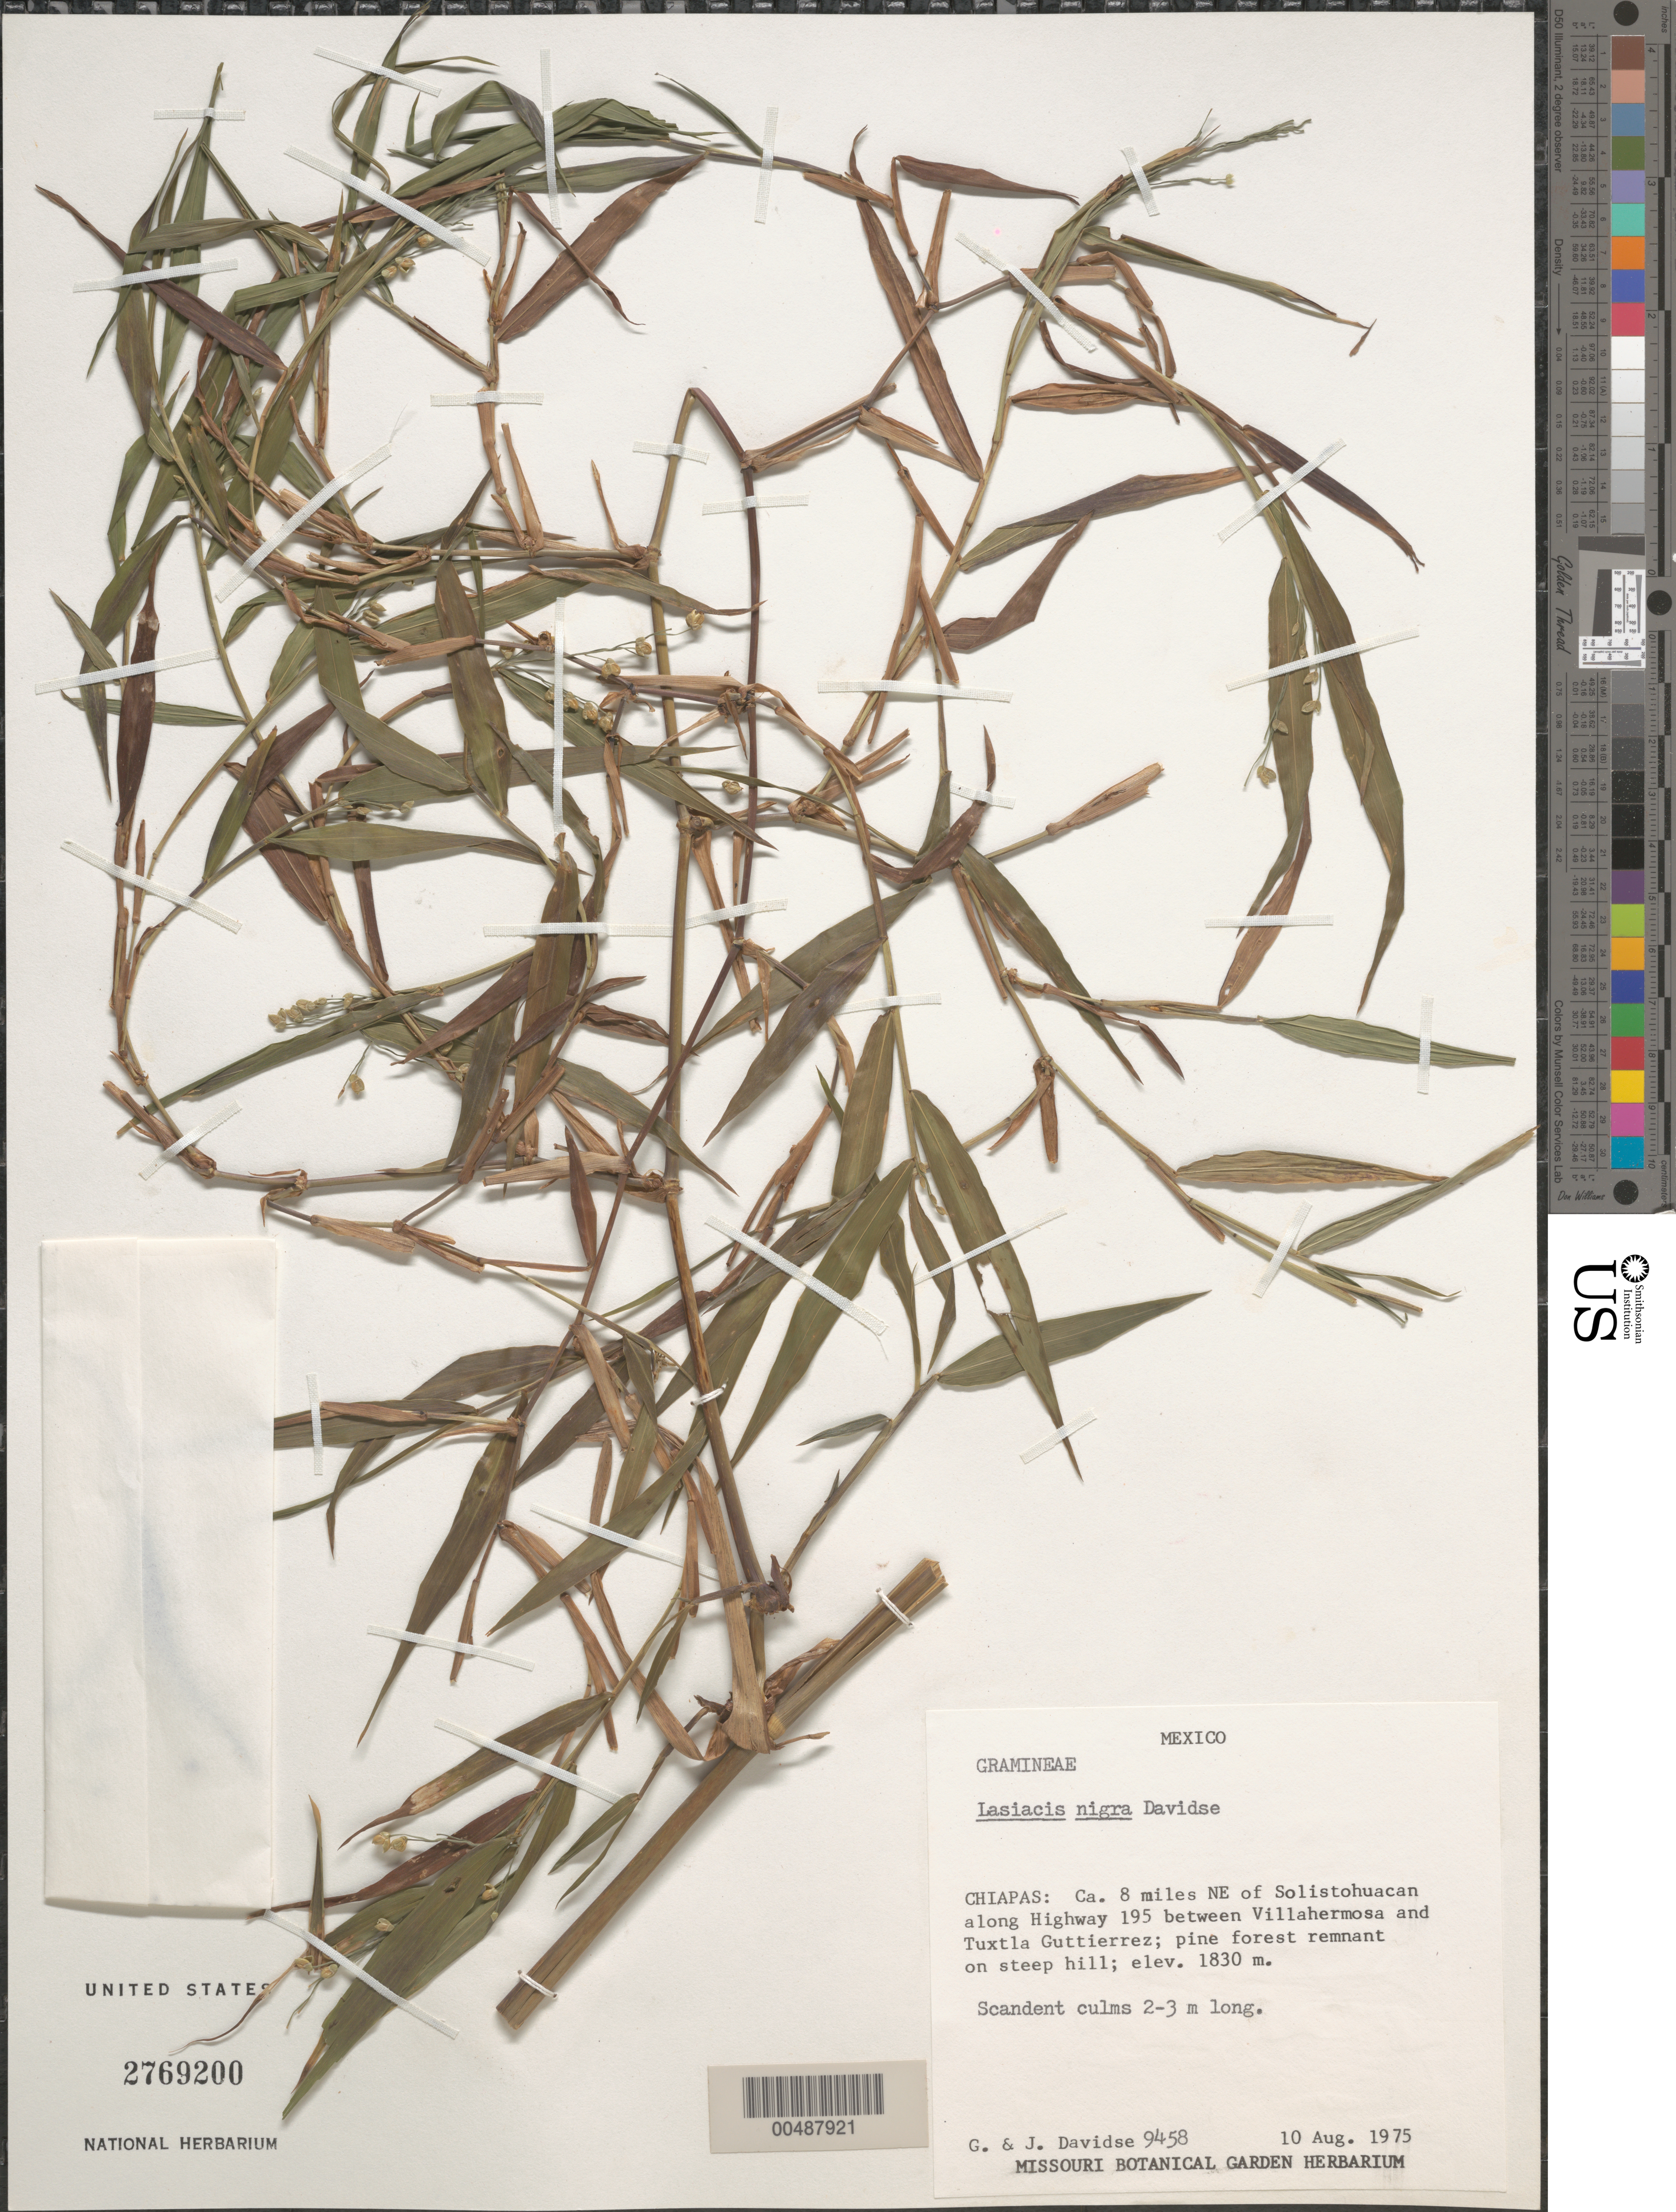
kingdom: Plantae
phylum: Tracheophyta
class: Liliopsida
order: Poales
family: Poaceae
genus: Lasiacis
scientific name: Lasiacis maxonii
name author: Swallen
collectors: G. Davidse & J. Davidse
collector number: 9458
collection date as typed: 10 Aug 1975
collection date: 1975-08-10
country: Mexico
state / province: Chiapas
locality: Ca. 8 mi NE of Solistohuacan along Hwy 195 between Villahermosa & Tuxtla Guttierrez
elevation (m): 1830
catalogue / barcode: US 2769200